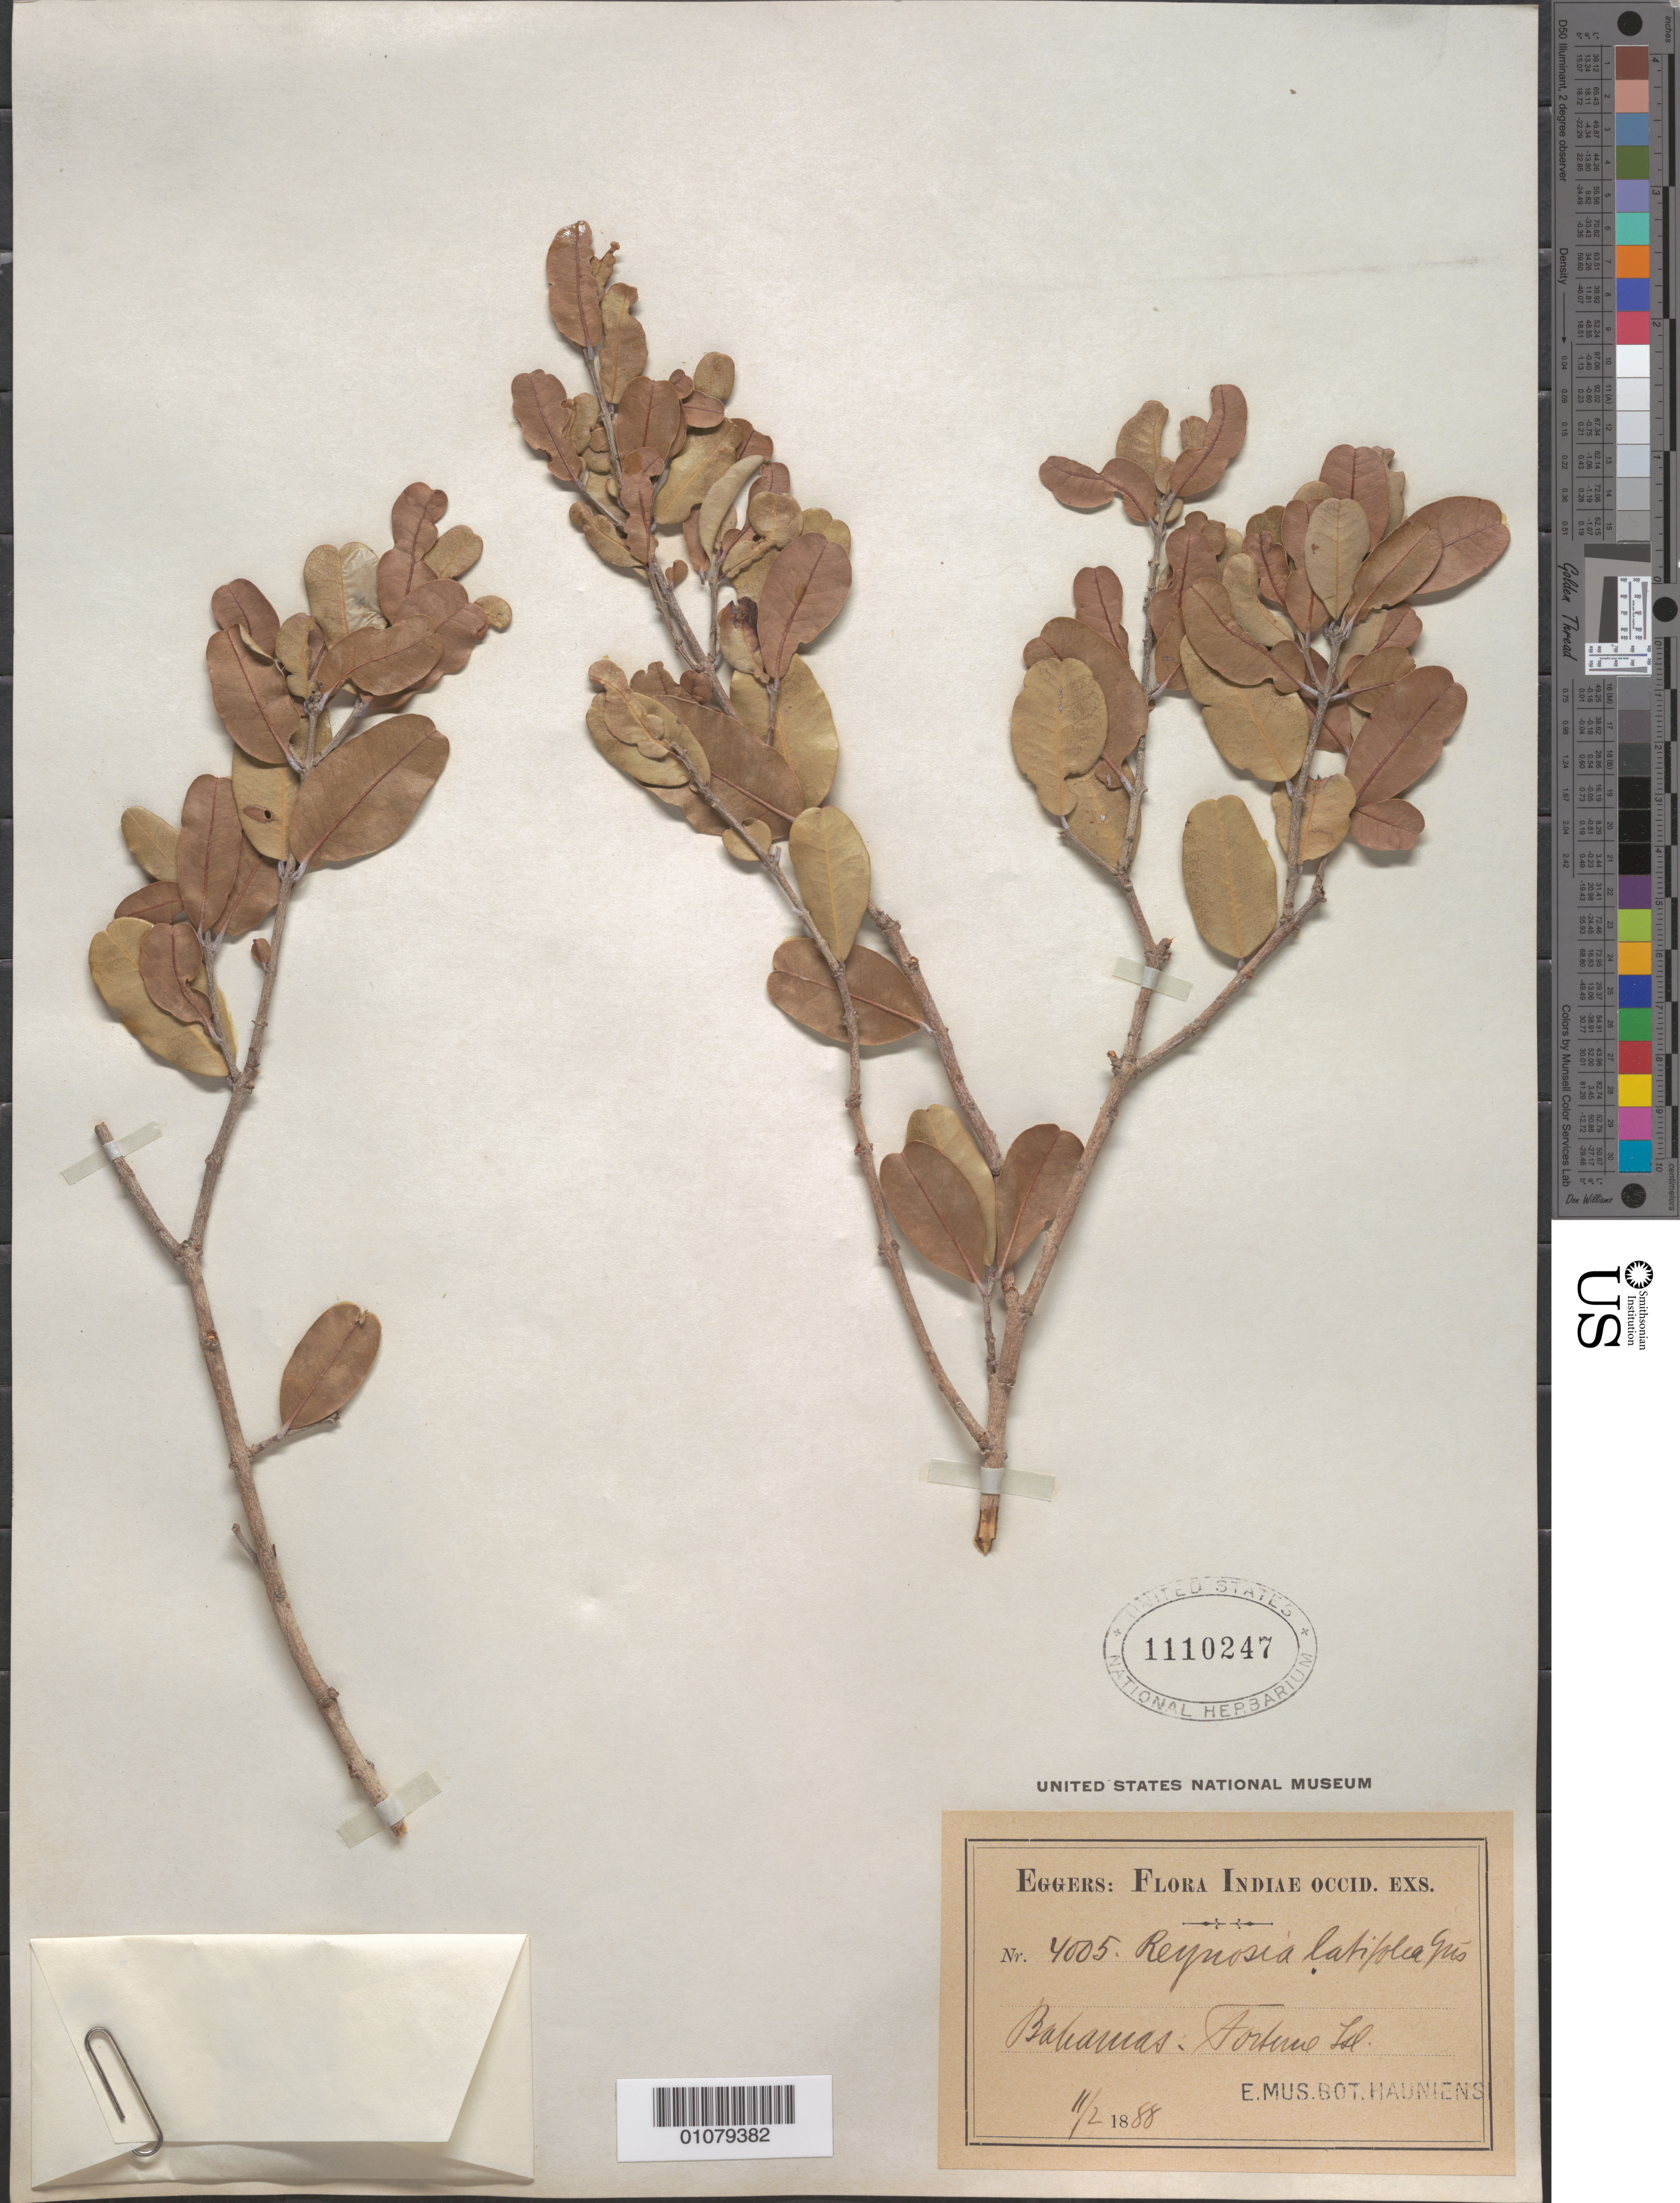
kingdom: Plantae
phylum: Tracheophyta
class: Magnoliopsida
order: Rosales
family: Rhamnaceae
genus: Reynosia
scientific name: Reynosia latifolia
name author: Griseb.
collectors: H. F. A. von Eggers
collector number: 4005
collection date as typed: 11 Feb 1888 or 02 Nov 1888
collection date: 1888-02-11 or 1888-11-02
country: Bahamas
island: Long Island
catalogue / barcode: US 1110247